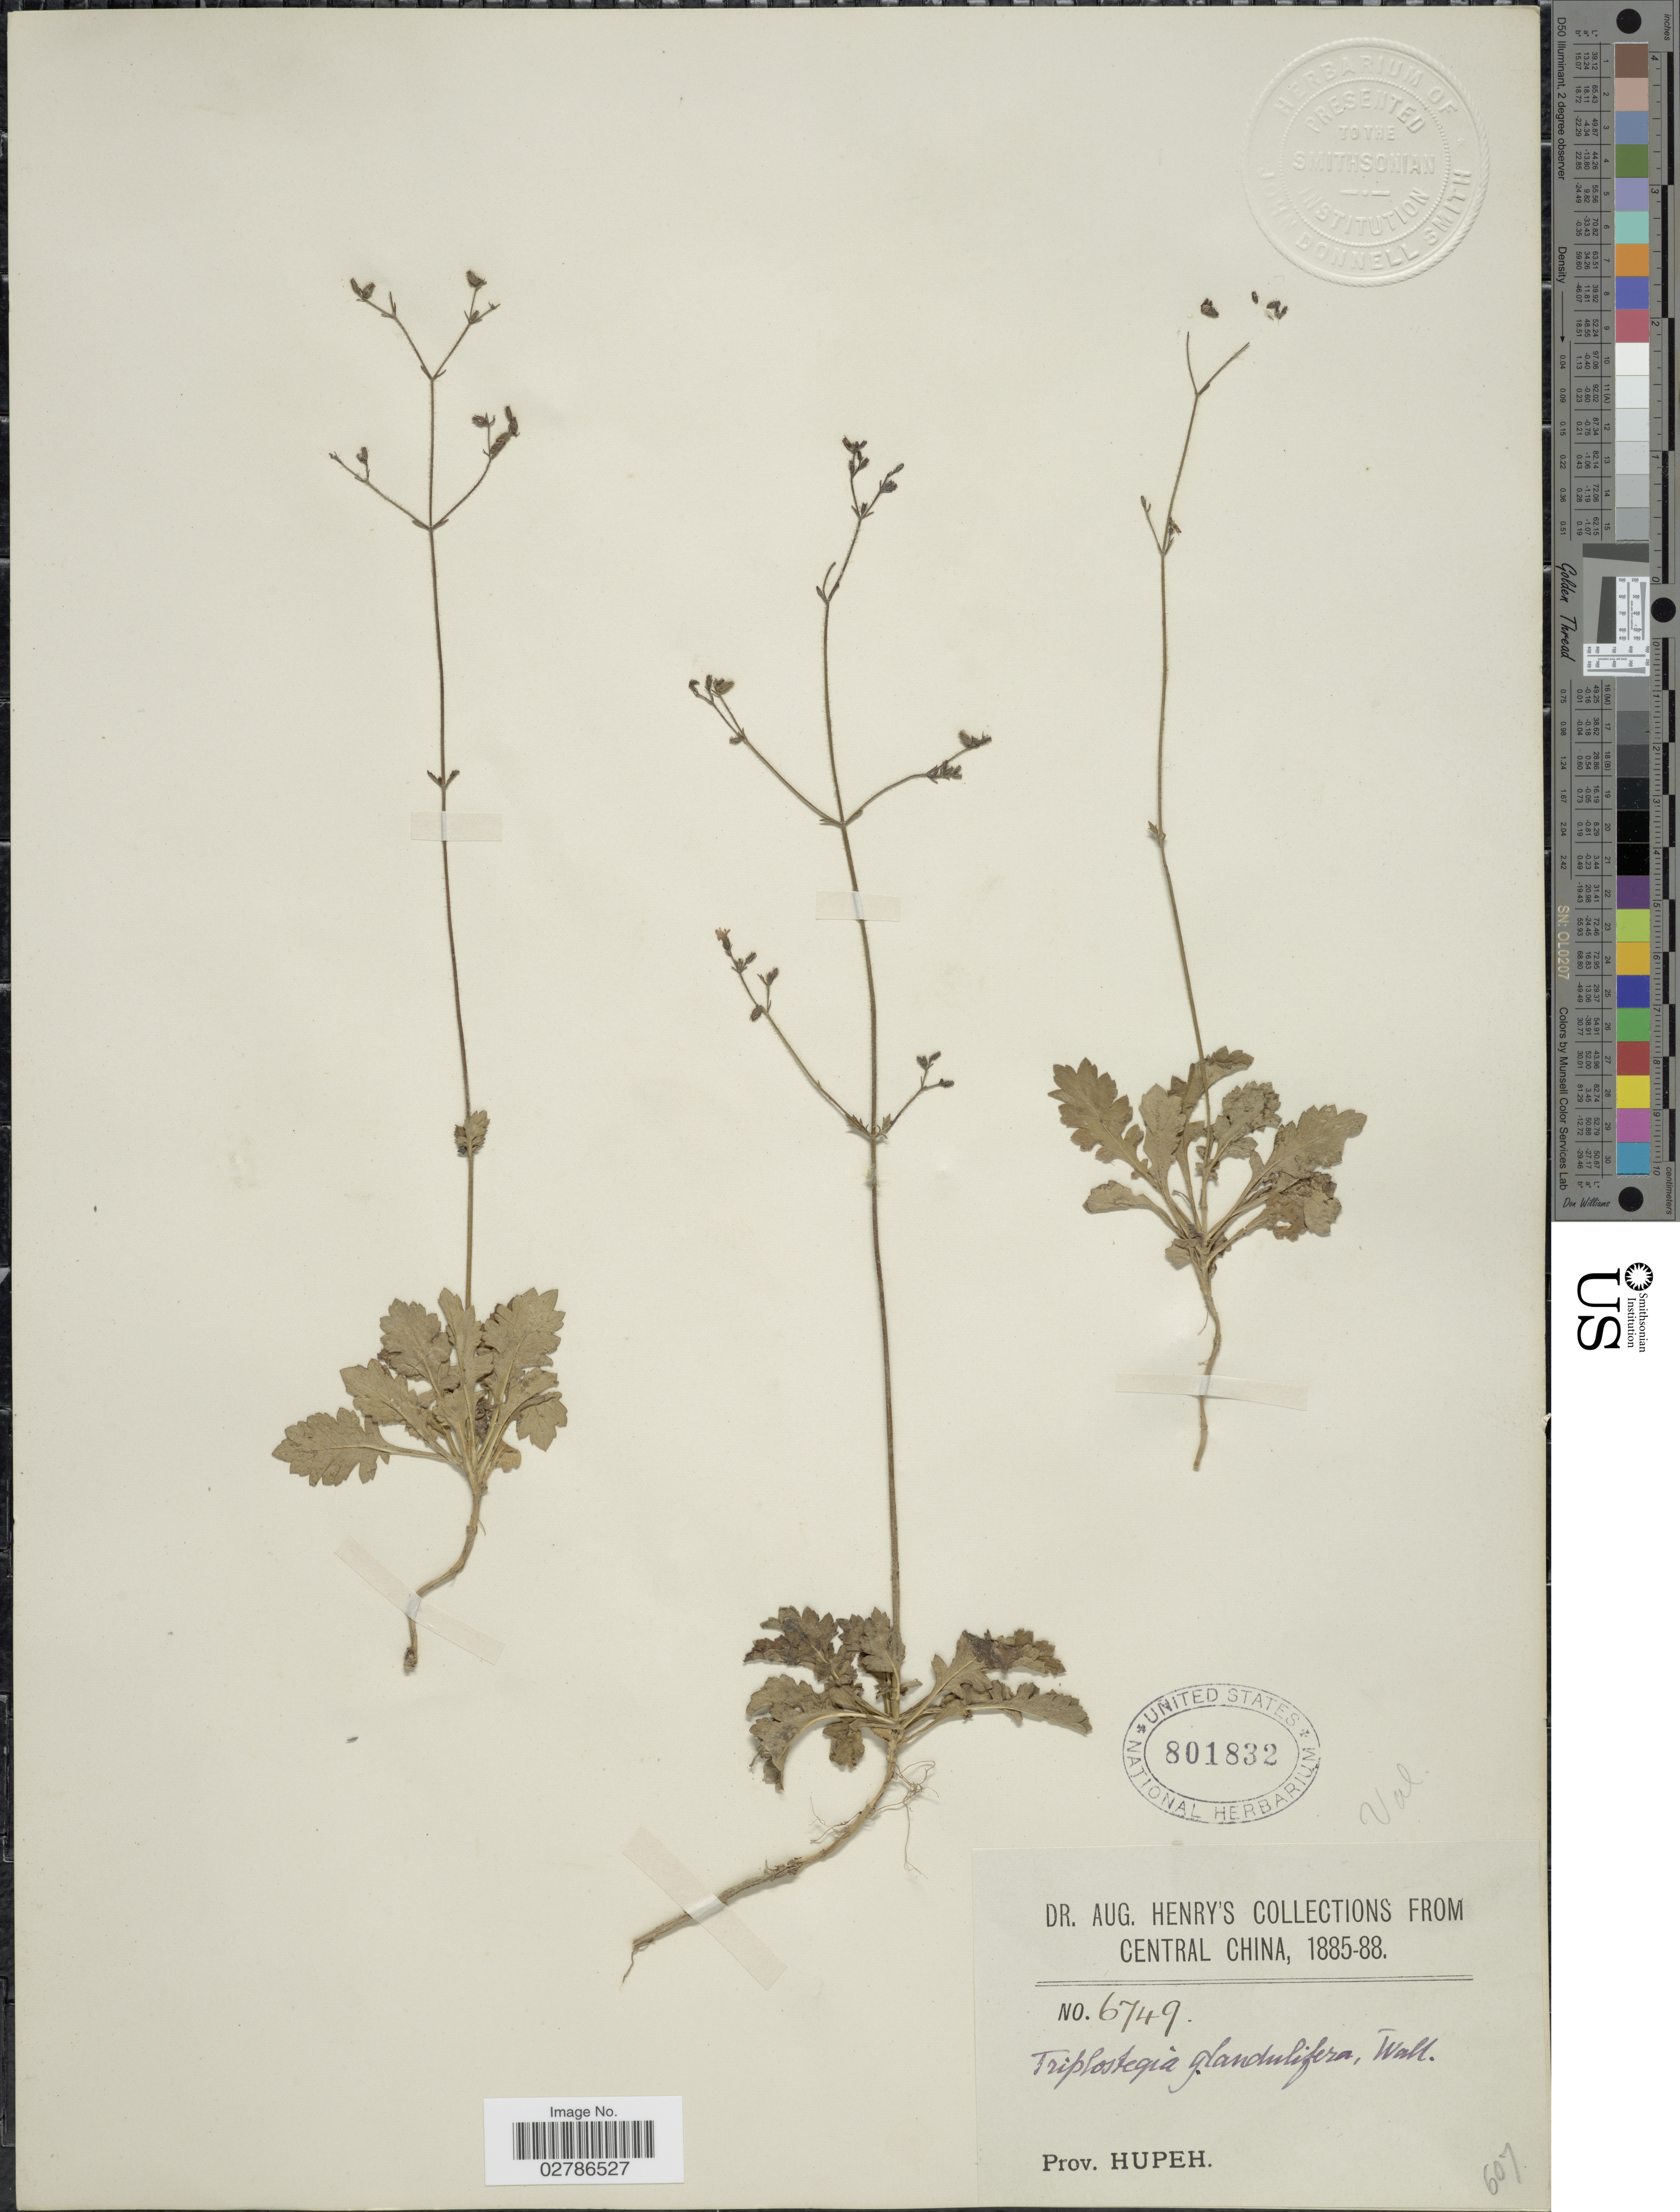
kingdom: Plantae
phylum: Tracheophyta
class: Magnoliopsida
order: Dipsacales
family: Caprifoliaceae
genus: Triplostegia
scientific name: Triplostegia glandulifera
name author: Wall. ex DC.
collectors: A. Henry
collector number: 6749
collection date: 1885/1888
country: China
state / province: Hubei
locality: Central China, Prov. Hupeh.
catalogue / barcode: US 801832